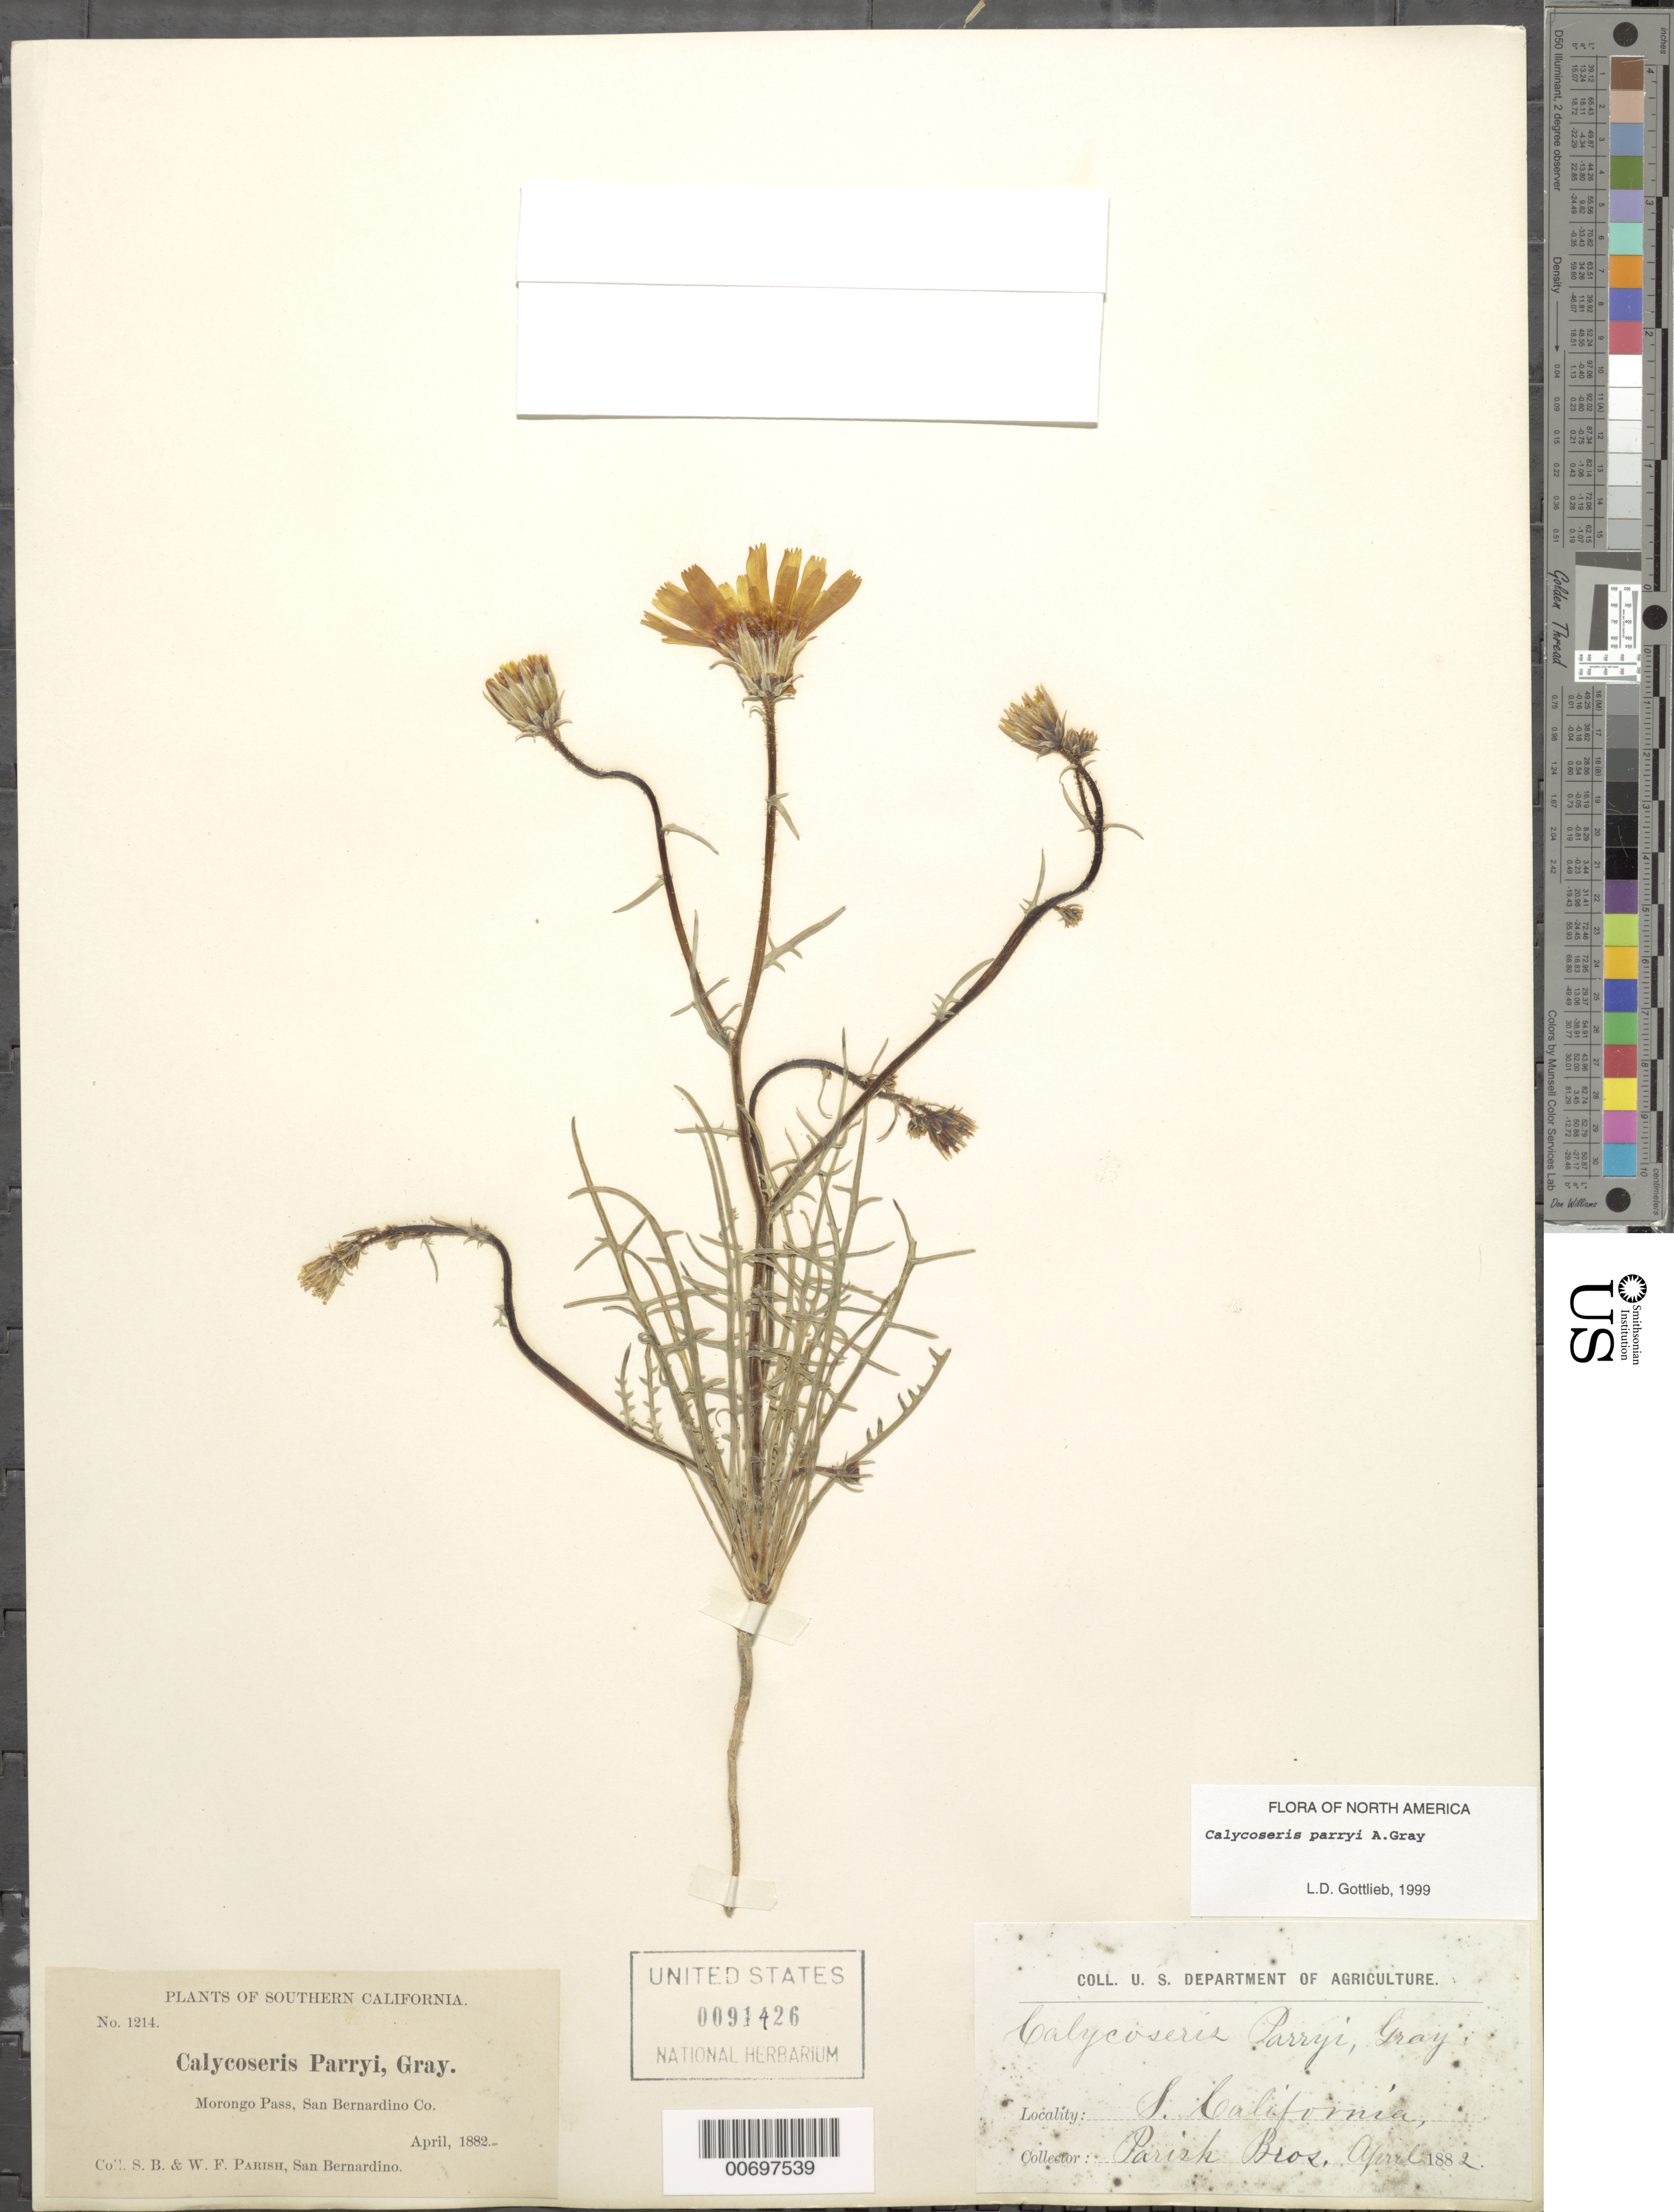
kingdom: Plantae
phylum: Tracheophyta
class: Magnoliopsida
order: Asterales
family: Asteraceae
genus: Calycoseris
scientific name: Calycoseris parryi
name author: A. Gray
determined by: Gottlieb, L. D.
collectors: S. B. Parish & W. F. Parish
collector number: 1214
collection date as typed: Apr 1882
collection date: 1882-04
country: United States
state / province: California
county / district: San Bernardino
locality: Morongo Pass.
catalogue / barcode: US 91426